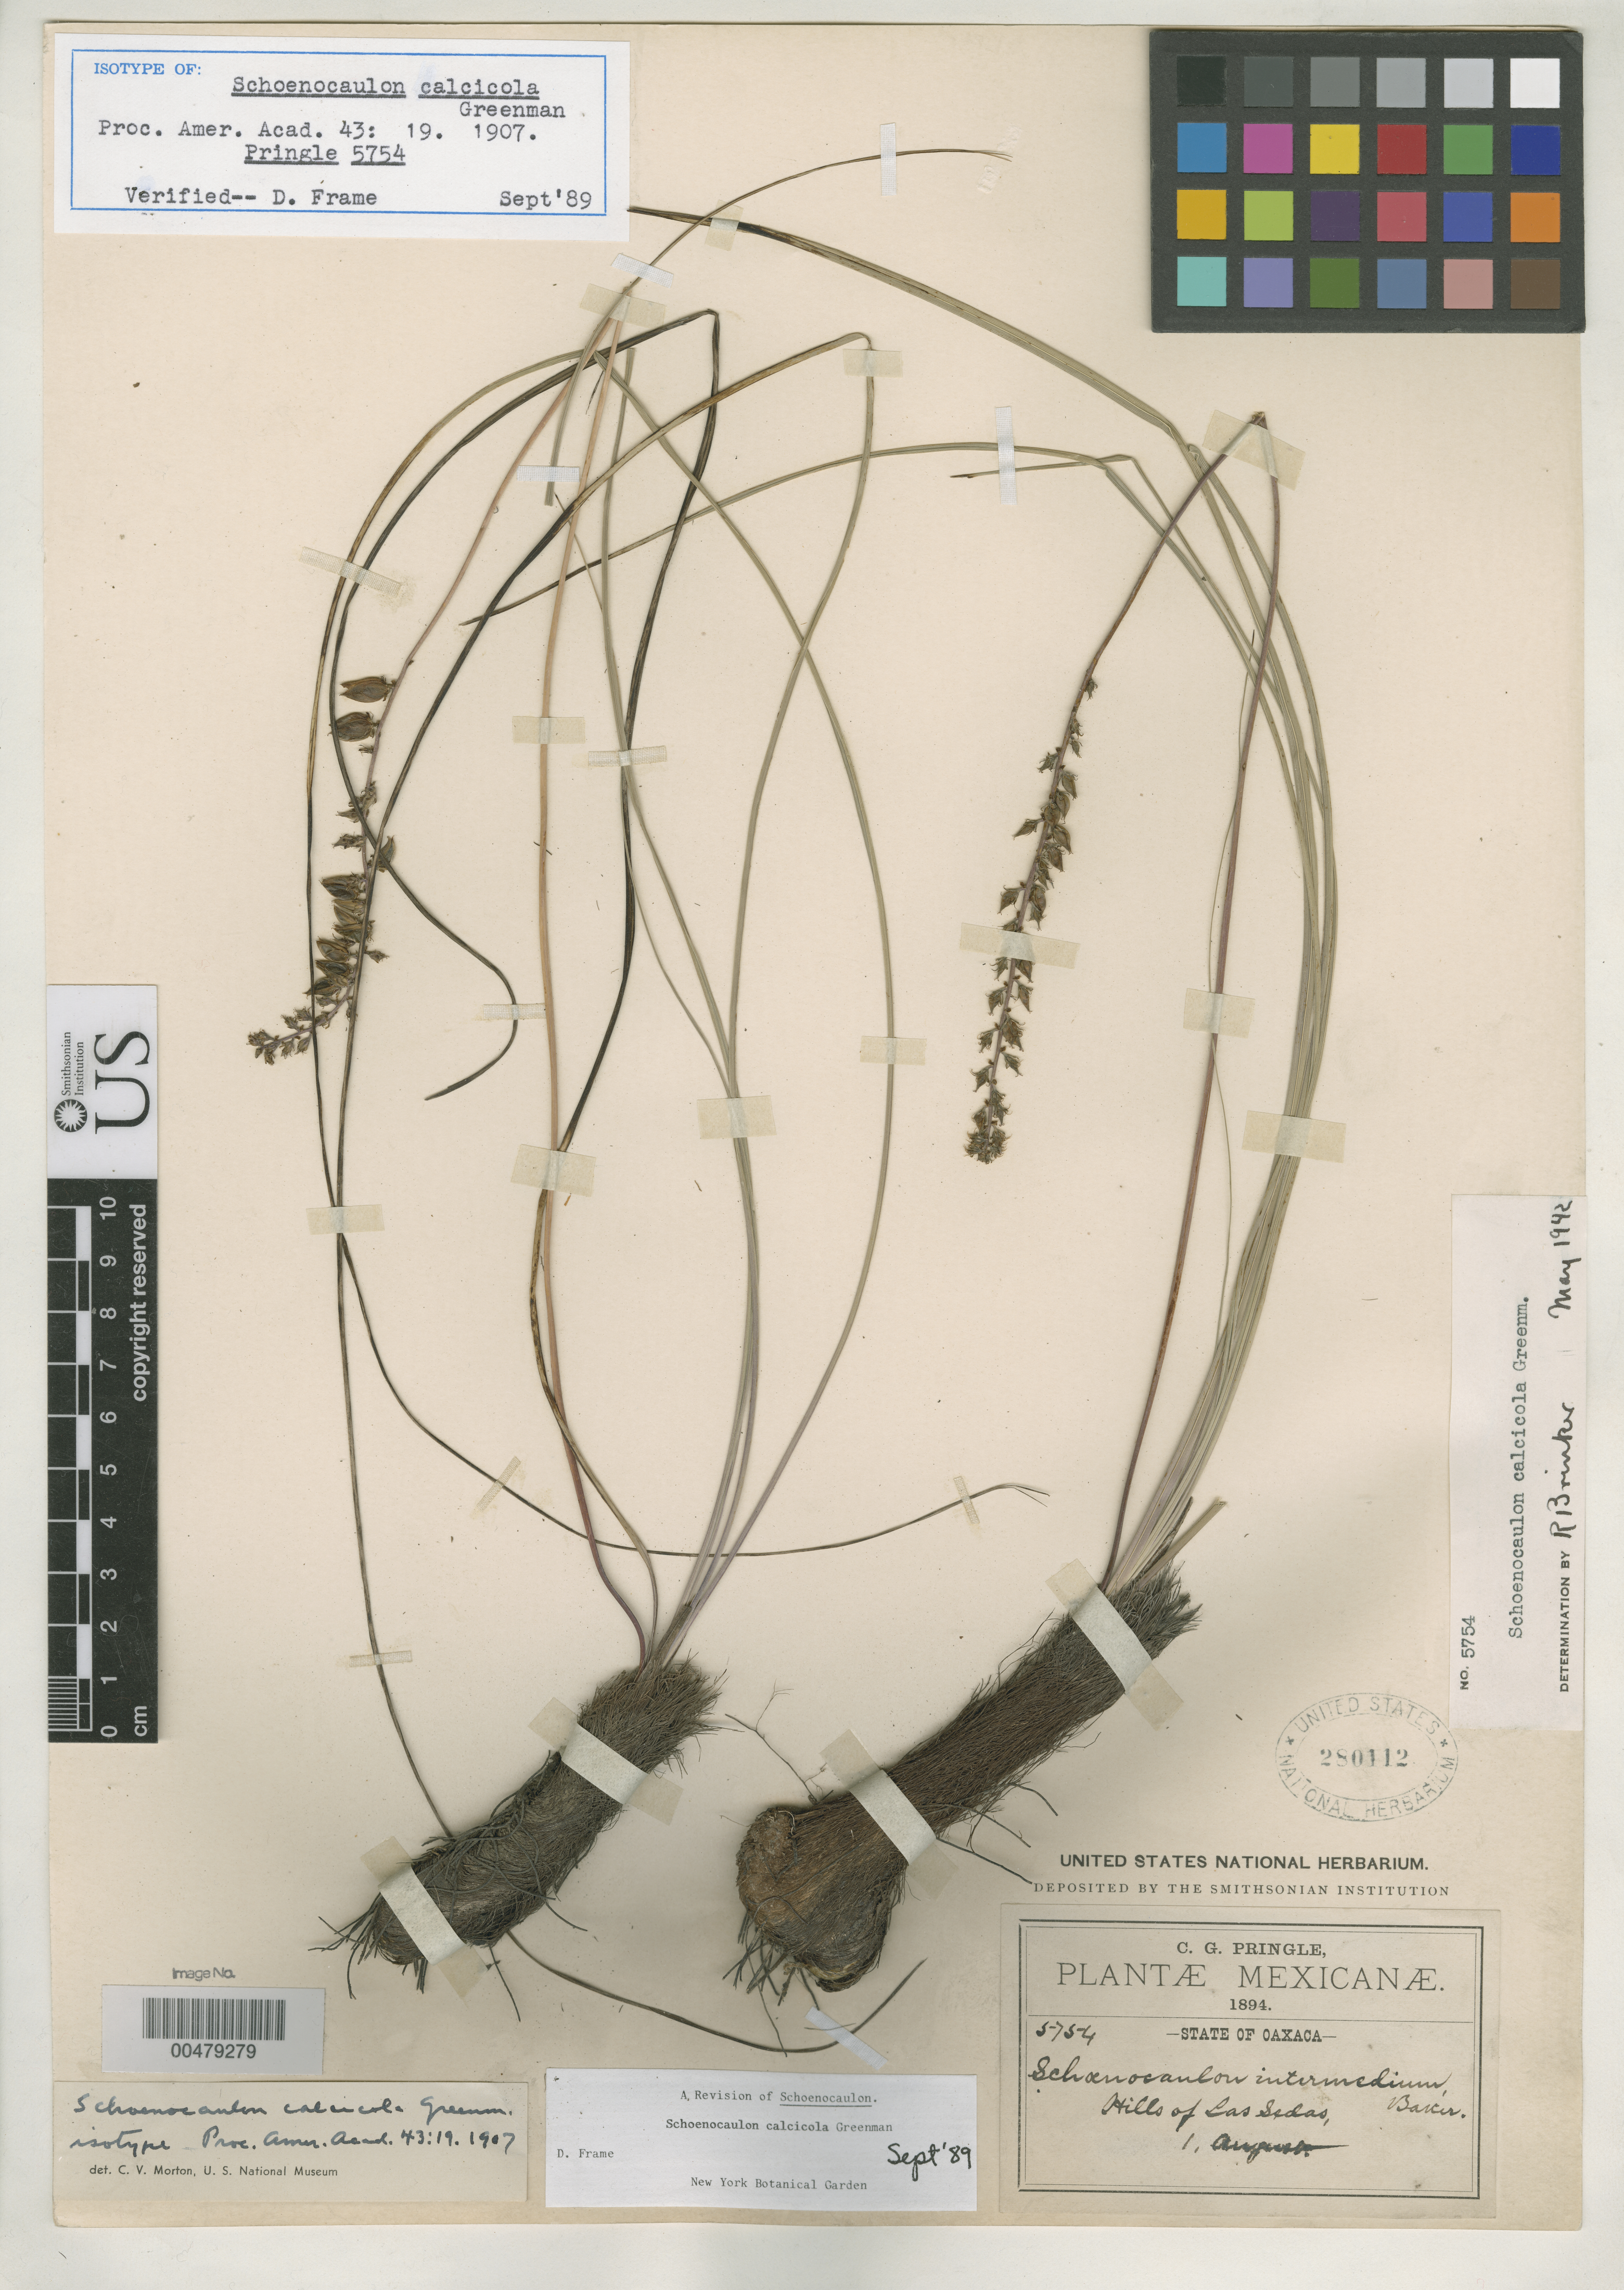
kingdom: Plantae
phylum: Tracheophyta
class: Liliopsida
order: Liliales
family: Melanthiaceae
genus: Schoenocaulon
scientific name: Schoenocaulon calcicola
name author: Greenm.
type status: Isotype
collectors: C. G. Pringle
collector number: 5754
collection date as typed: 01 Aug 1894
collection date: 1894-08-01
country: Mexico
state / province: Oaxaca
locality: Hills of Las Sedas.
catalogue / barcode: US 280112